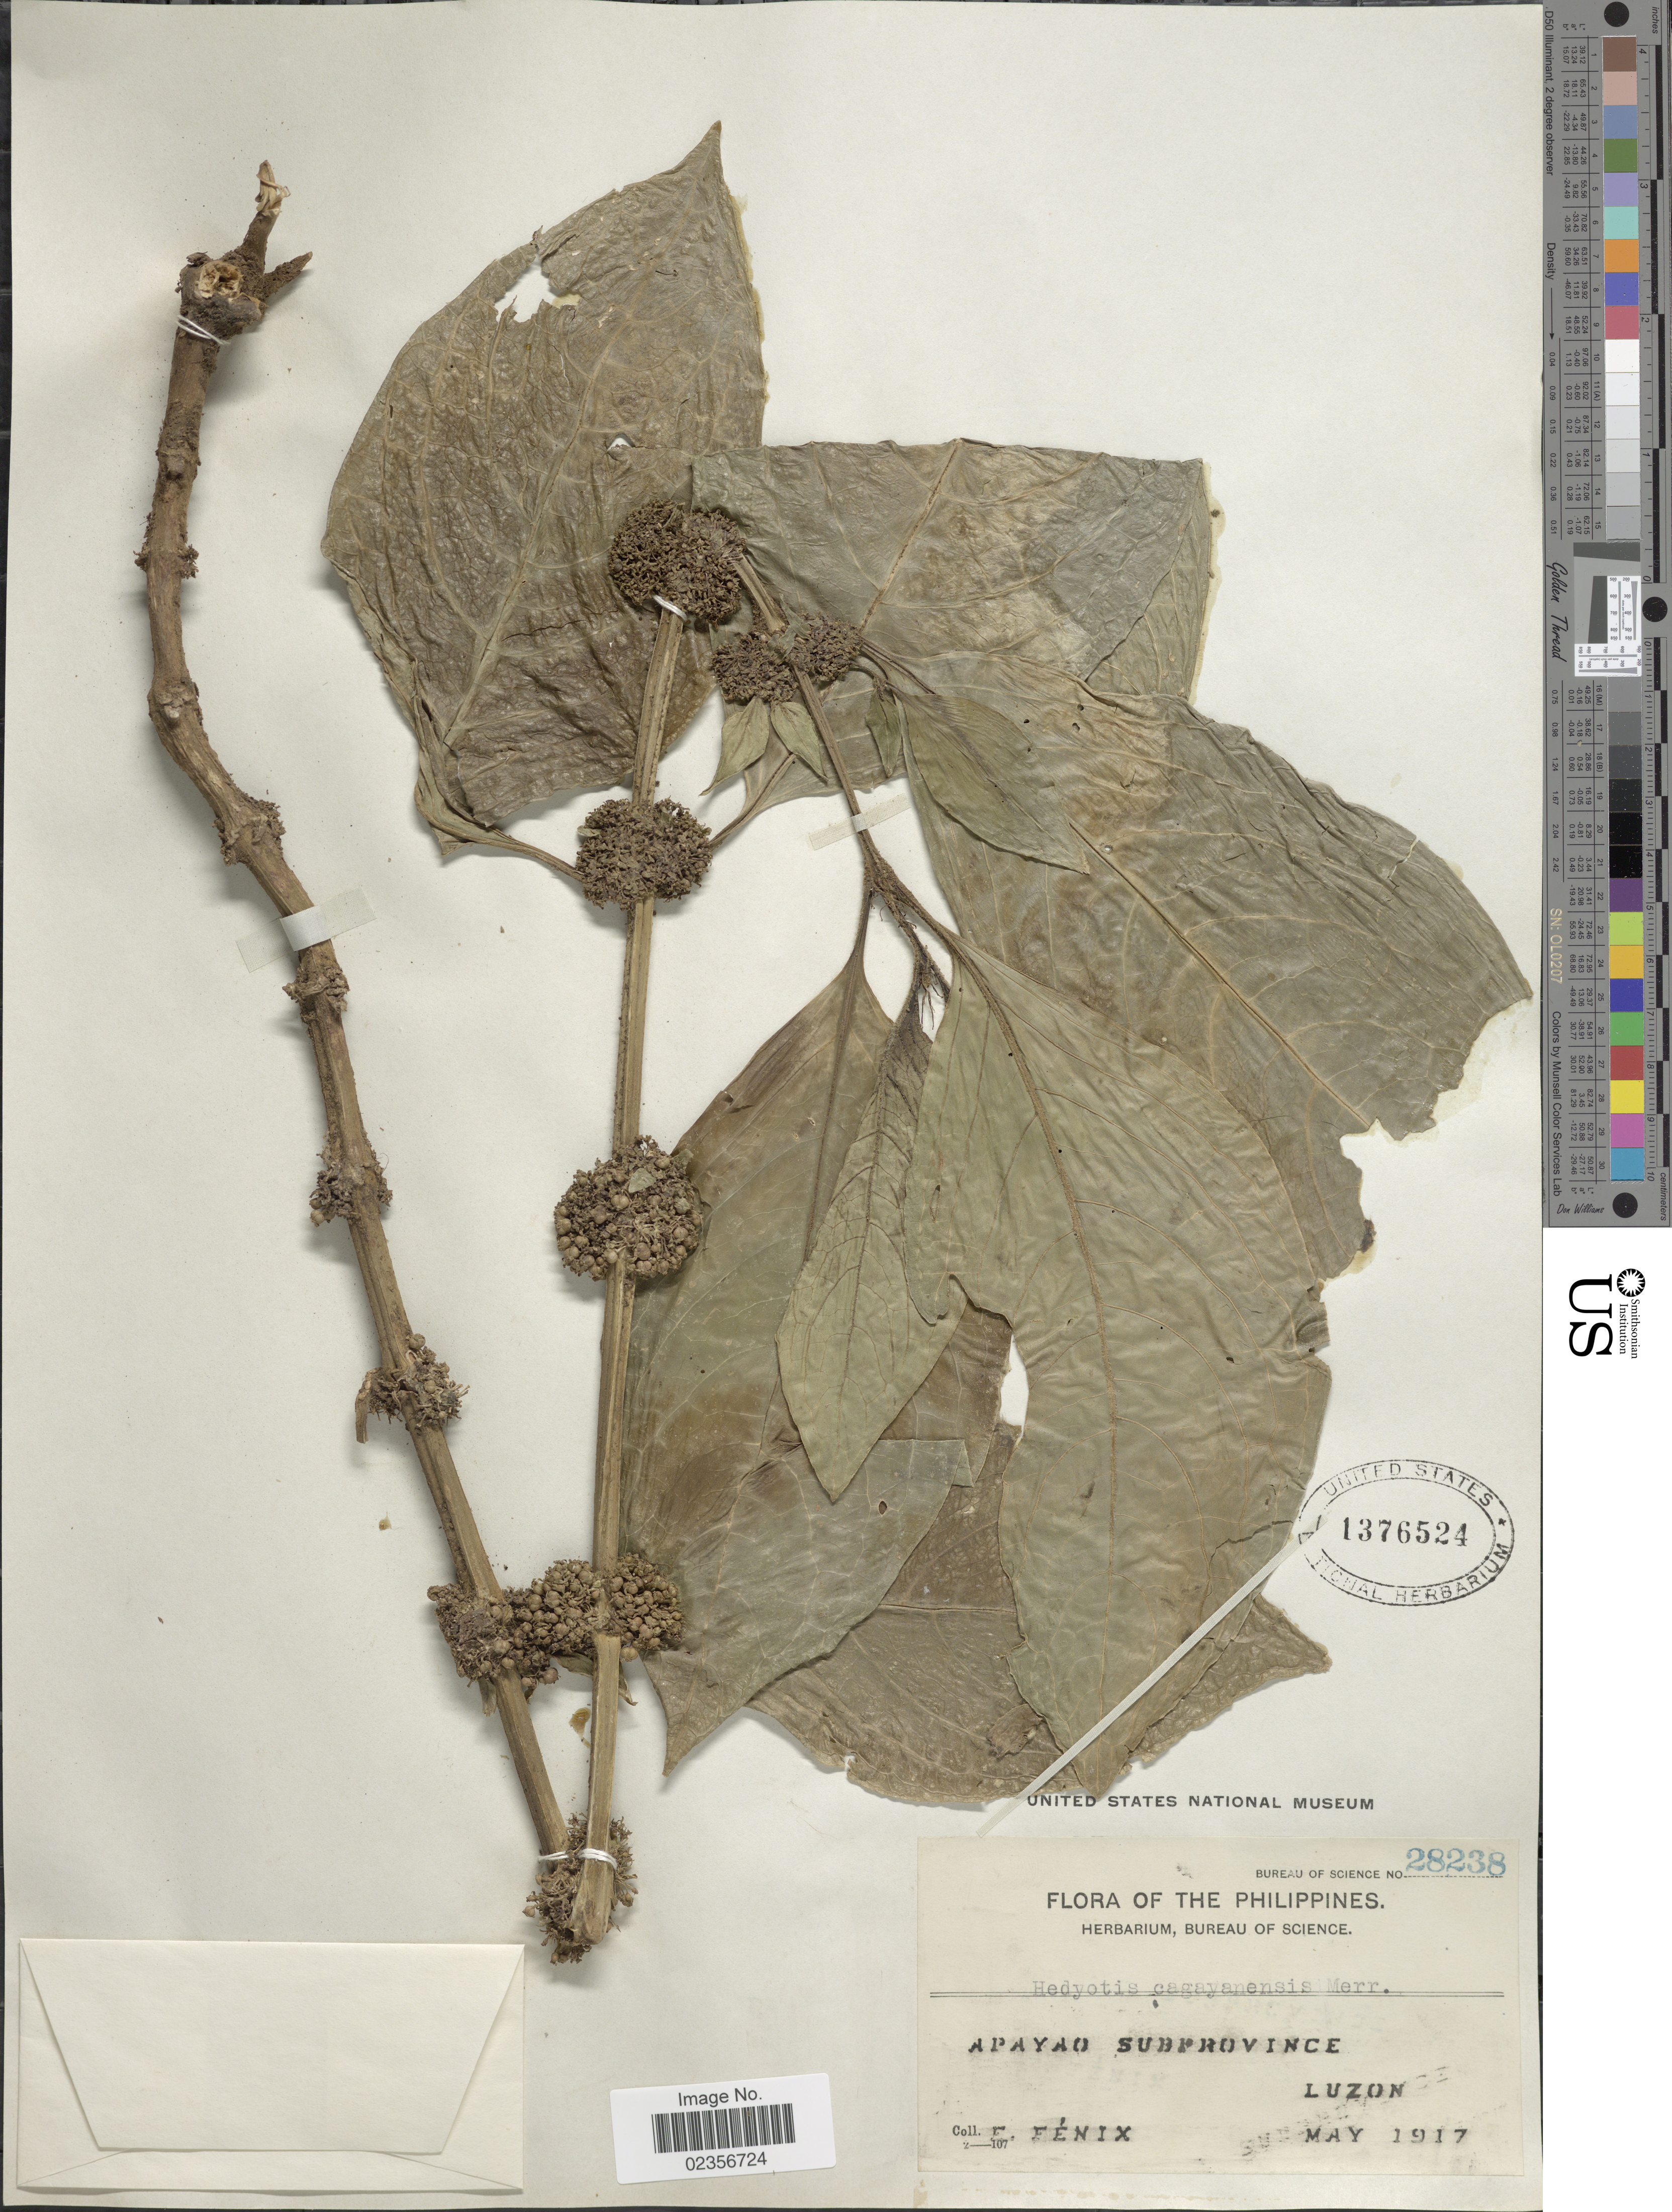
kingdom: Plantae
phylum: Tracheophyta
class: Magnoliopsida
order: Gentianales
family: Rubiaceae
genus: Hedyotis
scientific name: Hedyotis cagayanensis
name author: Merr.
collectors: E. Fénix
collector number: Bureau of Science 28238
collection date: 1917-05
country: Philippines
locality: Apayao Subprovince Luzon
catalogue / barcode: US 1376524